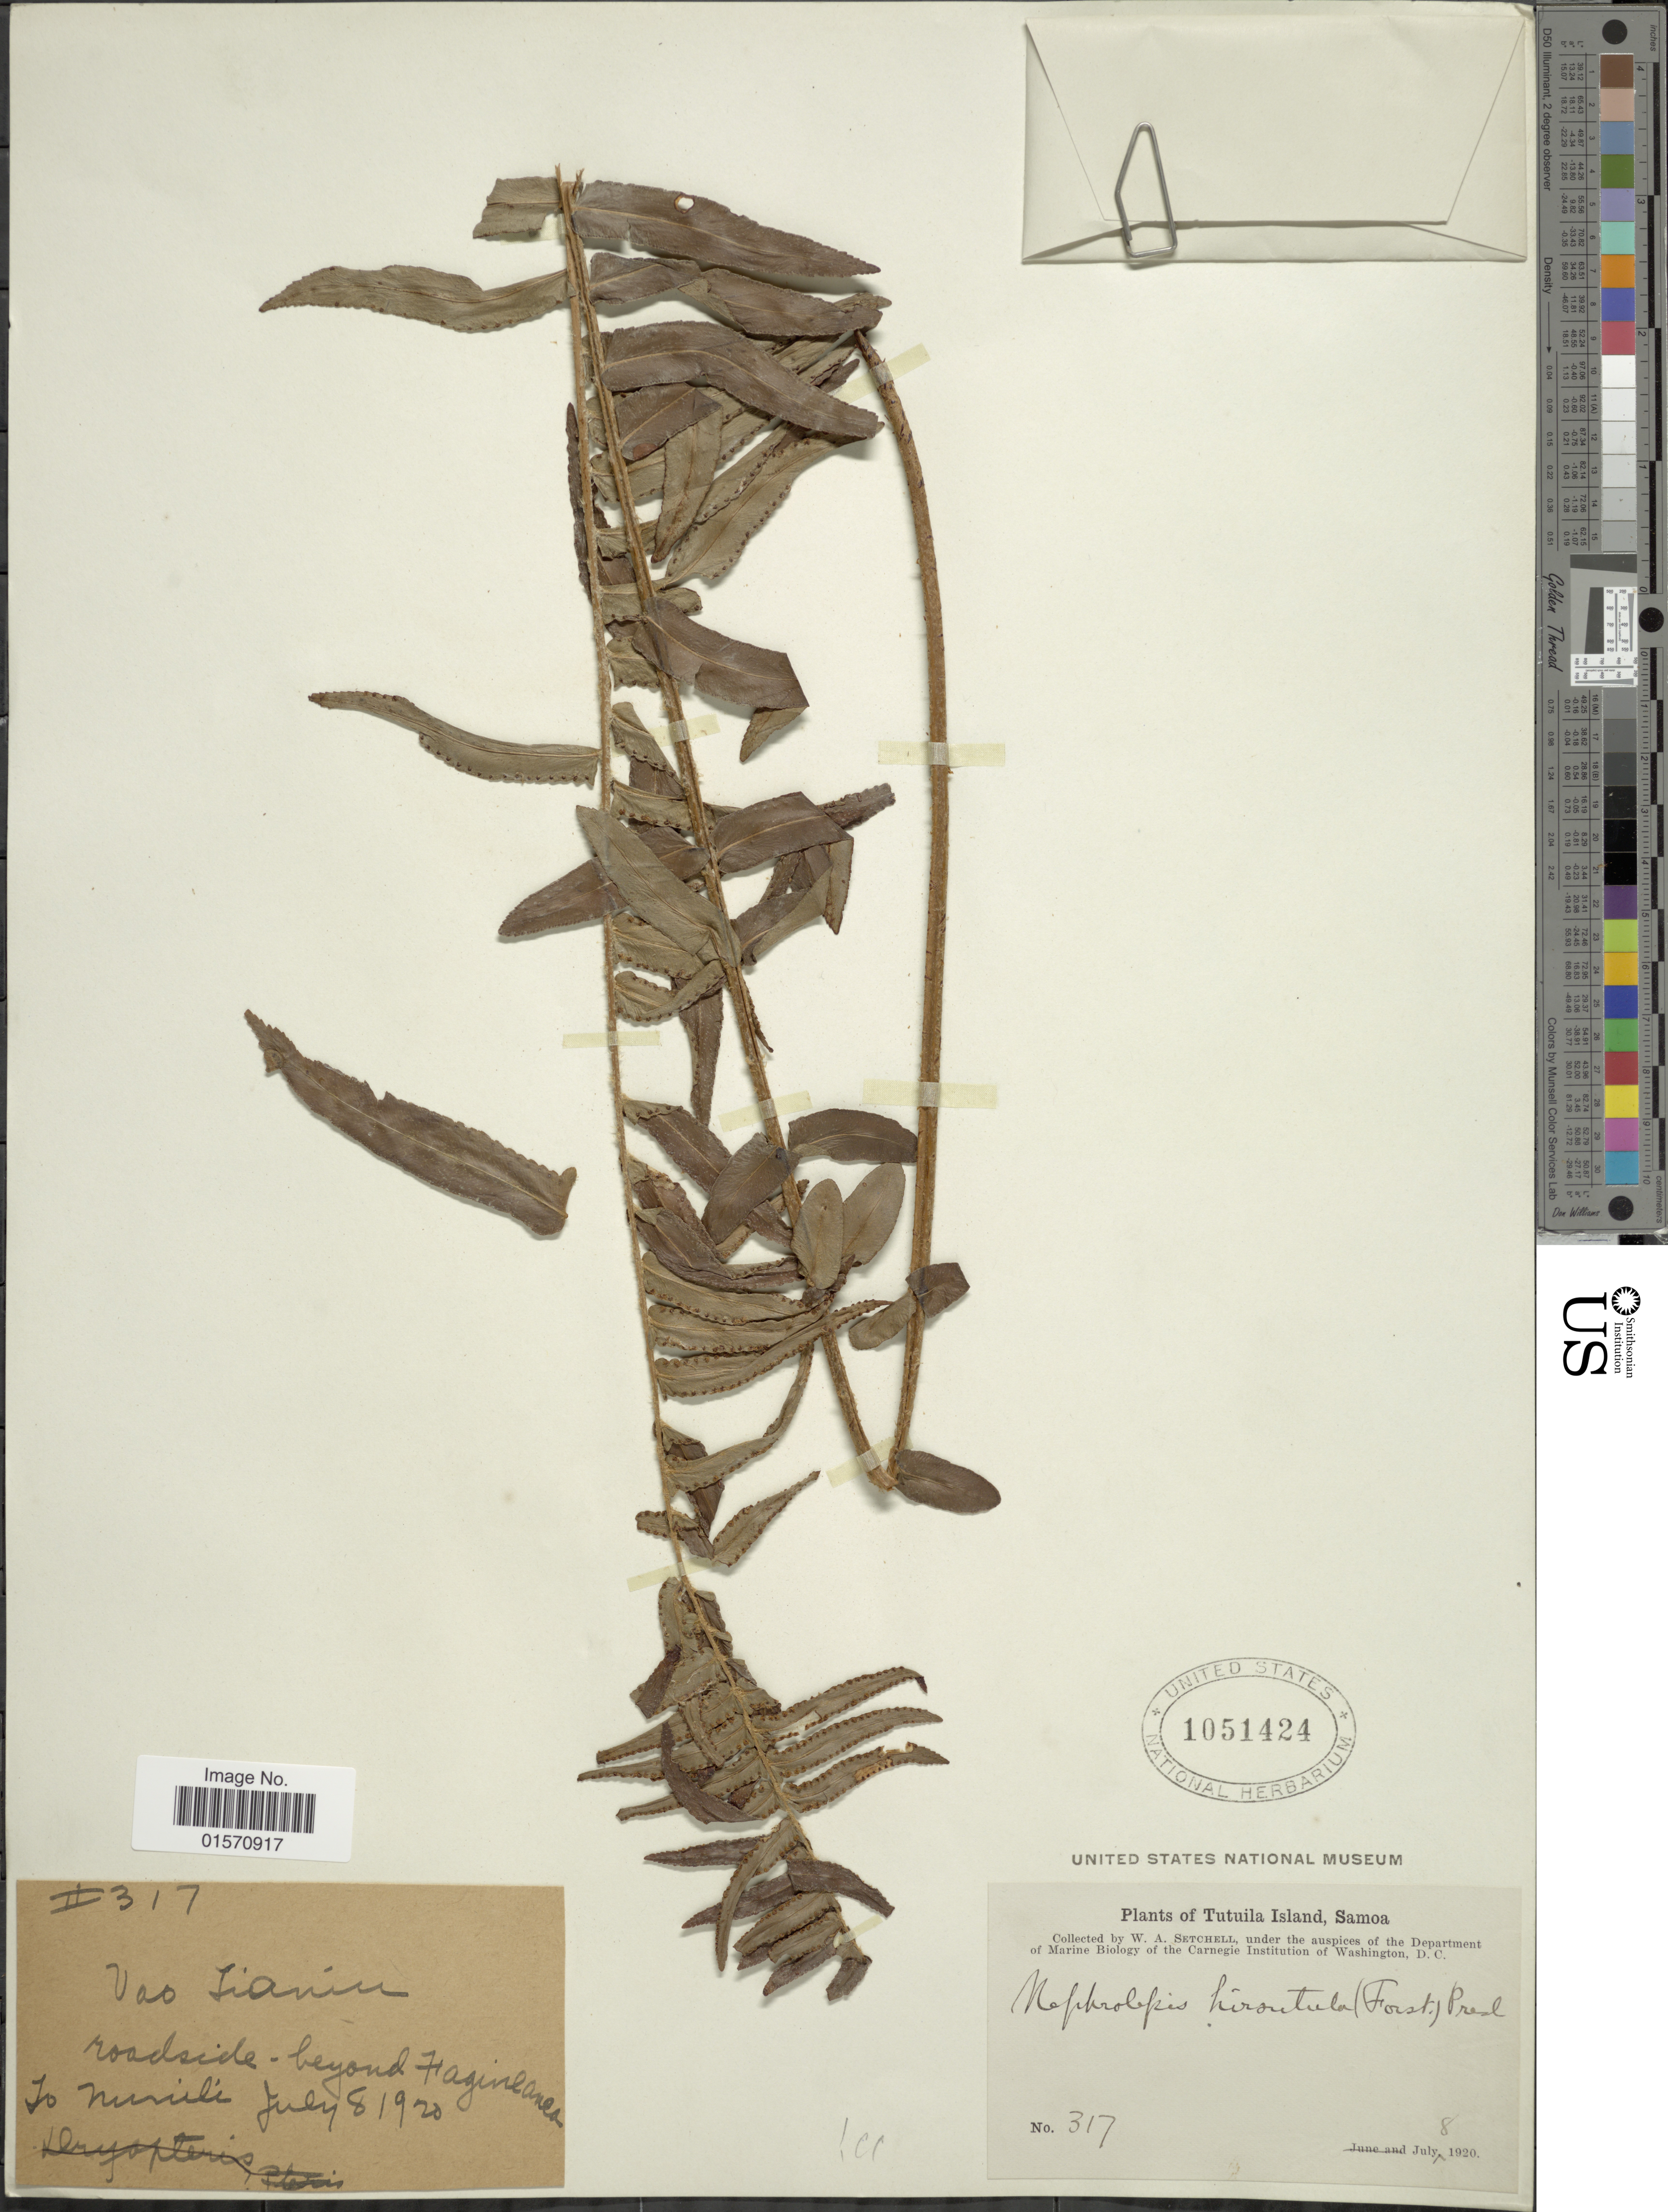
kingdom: Plantae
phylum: Tracheophyta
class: Polypodiopsida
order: Polypodiales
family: Nephrolepidaceae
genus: Nephrolepis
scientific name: Nephrolepis hirsutula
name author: (G. Forst.) C. Presl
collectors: W. Setchell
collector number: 317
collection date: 1920-07-08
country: American Samoa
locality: Tutuila Island, Samoa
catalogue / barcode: US 1051424